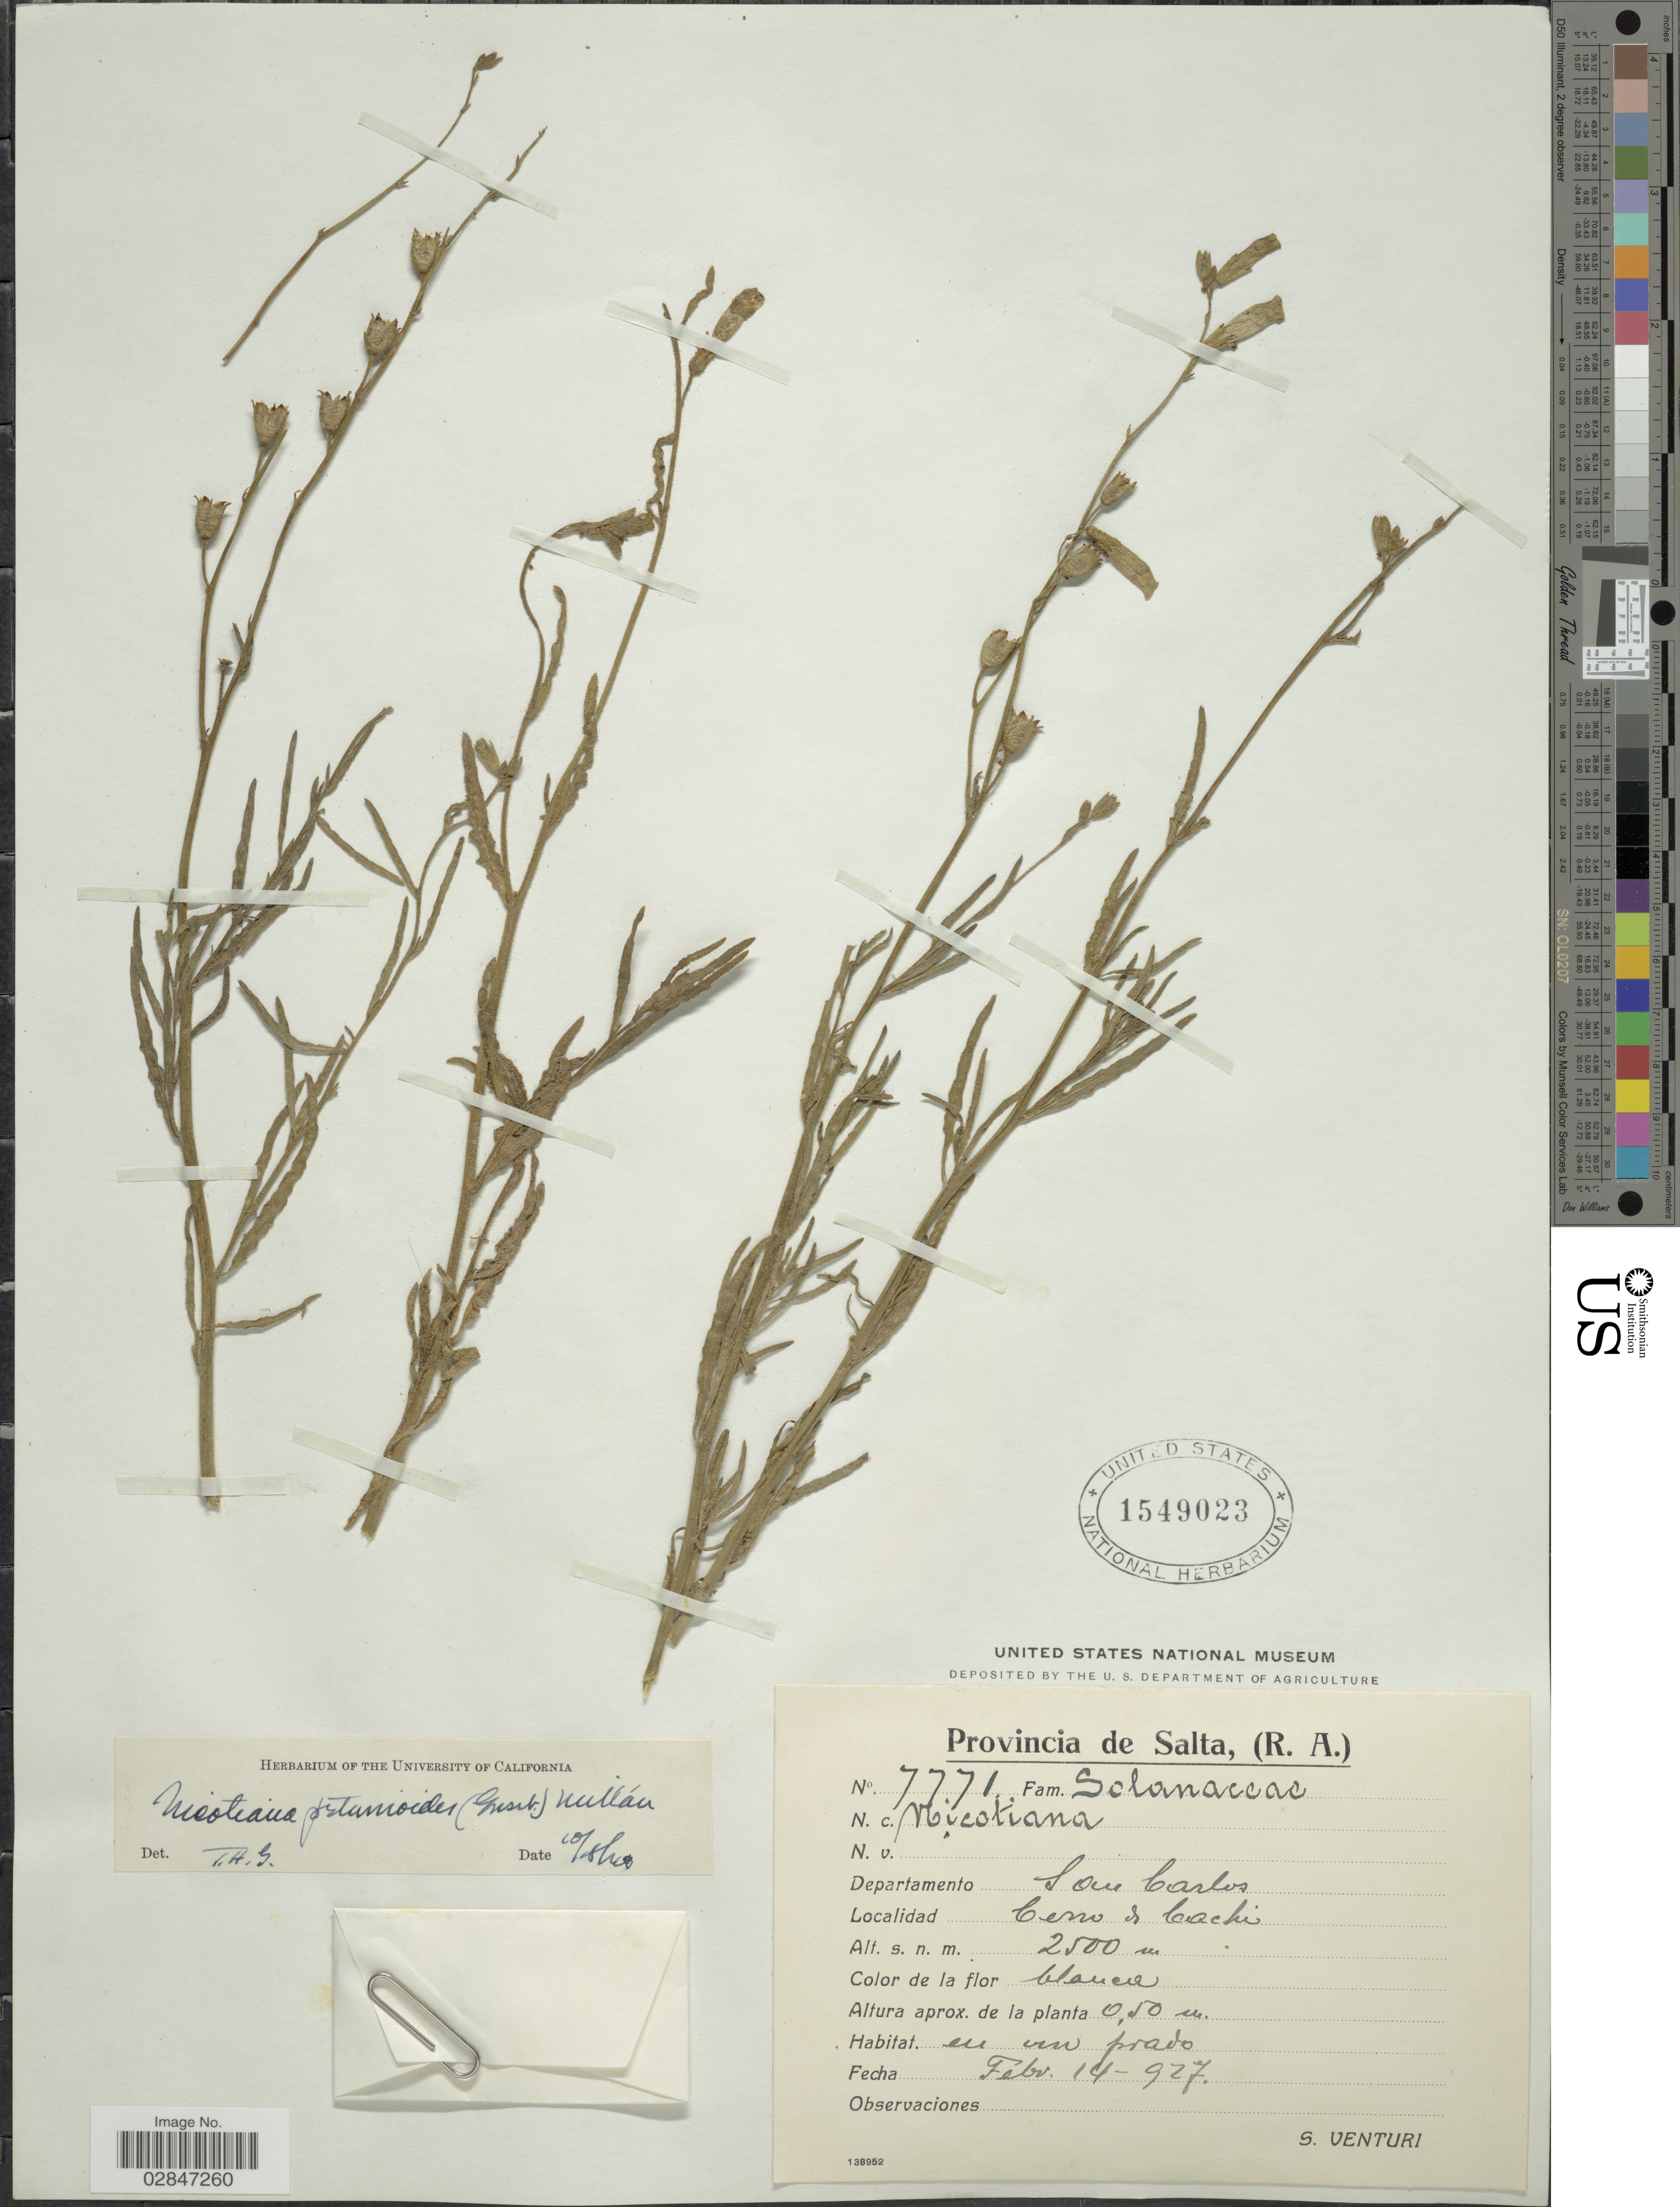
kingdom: Plantae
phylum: Tracheophyta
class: Magnoliopsida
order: Solanales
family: Solanaceae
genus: Nicotiana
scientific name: Nicotiana petunioides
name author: (Griseb.) Millán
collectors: S. Venturi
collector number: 7771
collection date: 1927-02-14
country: Argentina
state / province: Salta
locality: Provincia de Salta, (R. A.) Departamento San Carlos, Cerro de Cachi.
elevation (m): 2500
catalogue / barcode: US 1549023